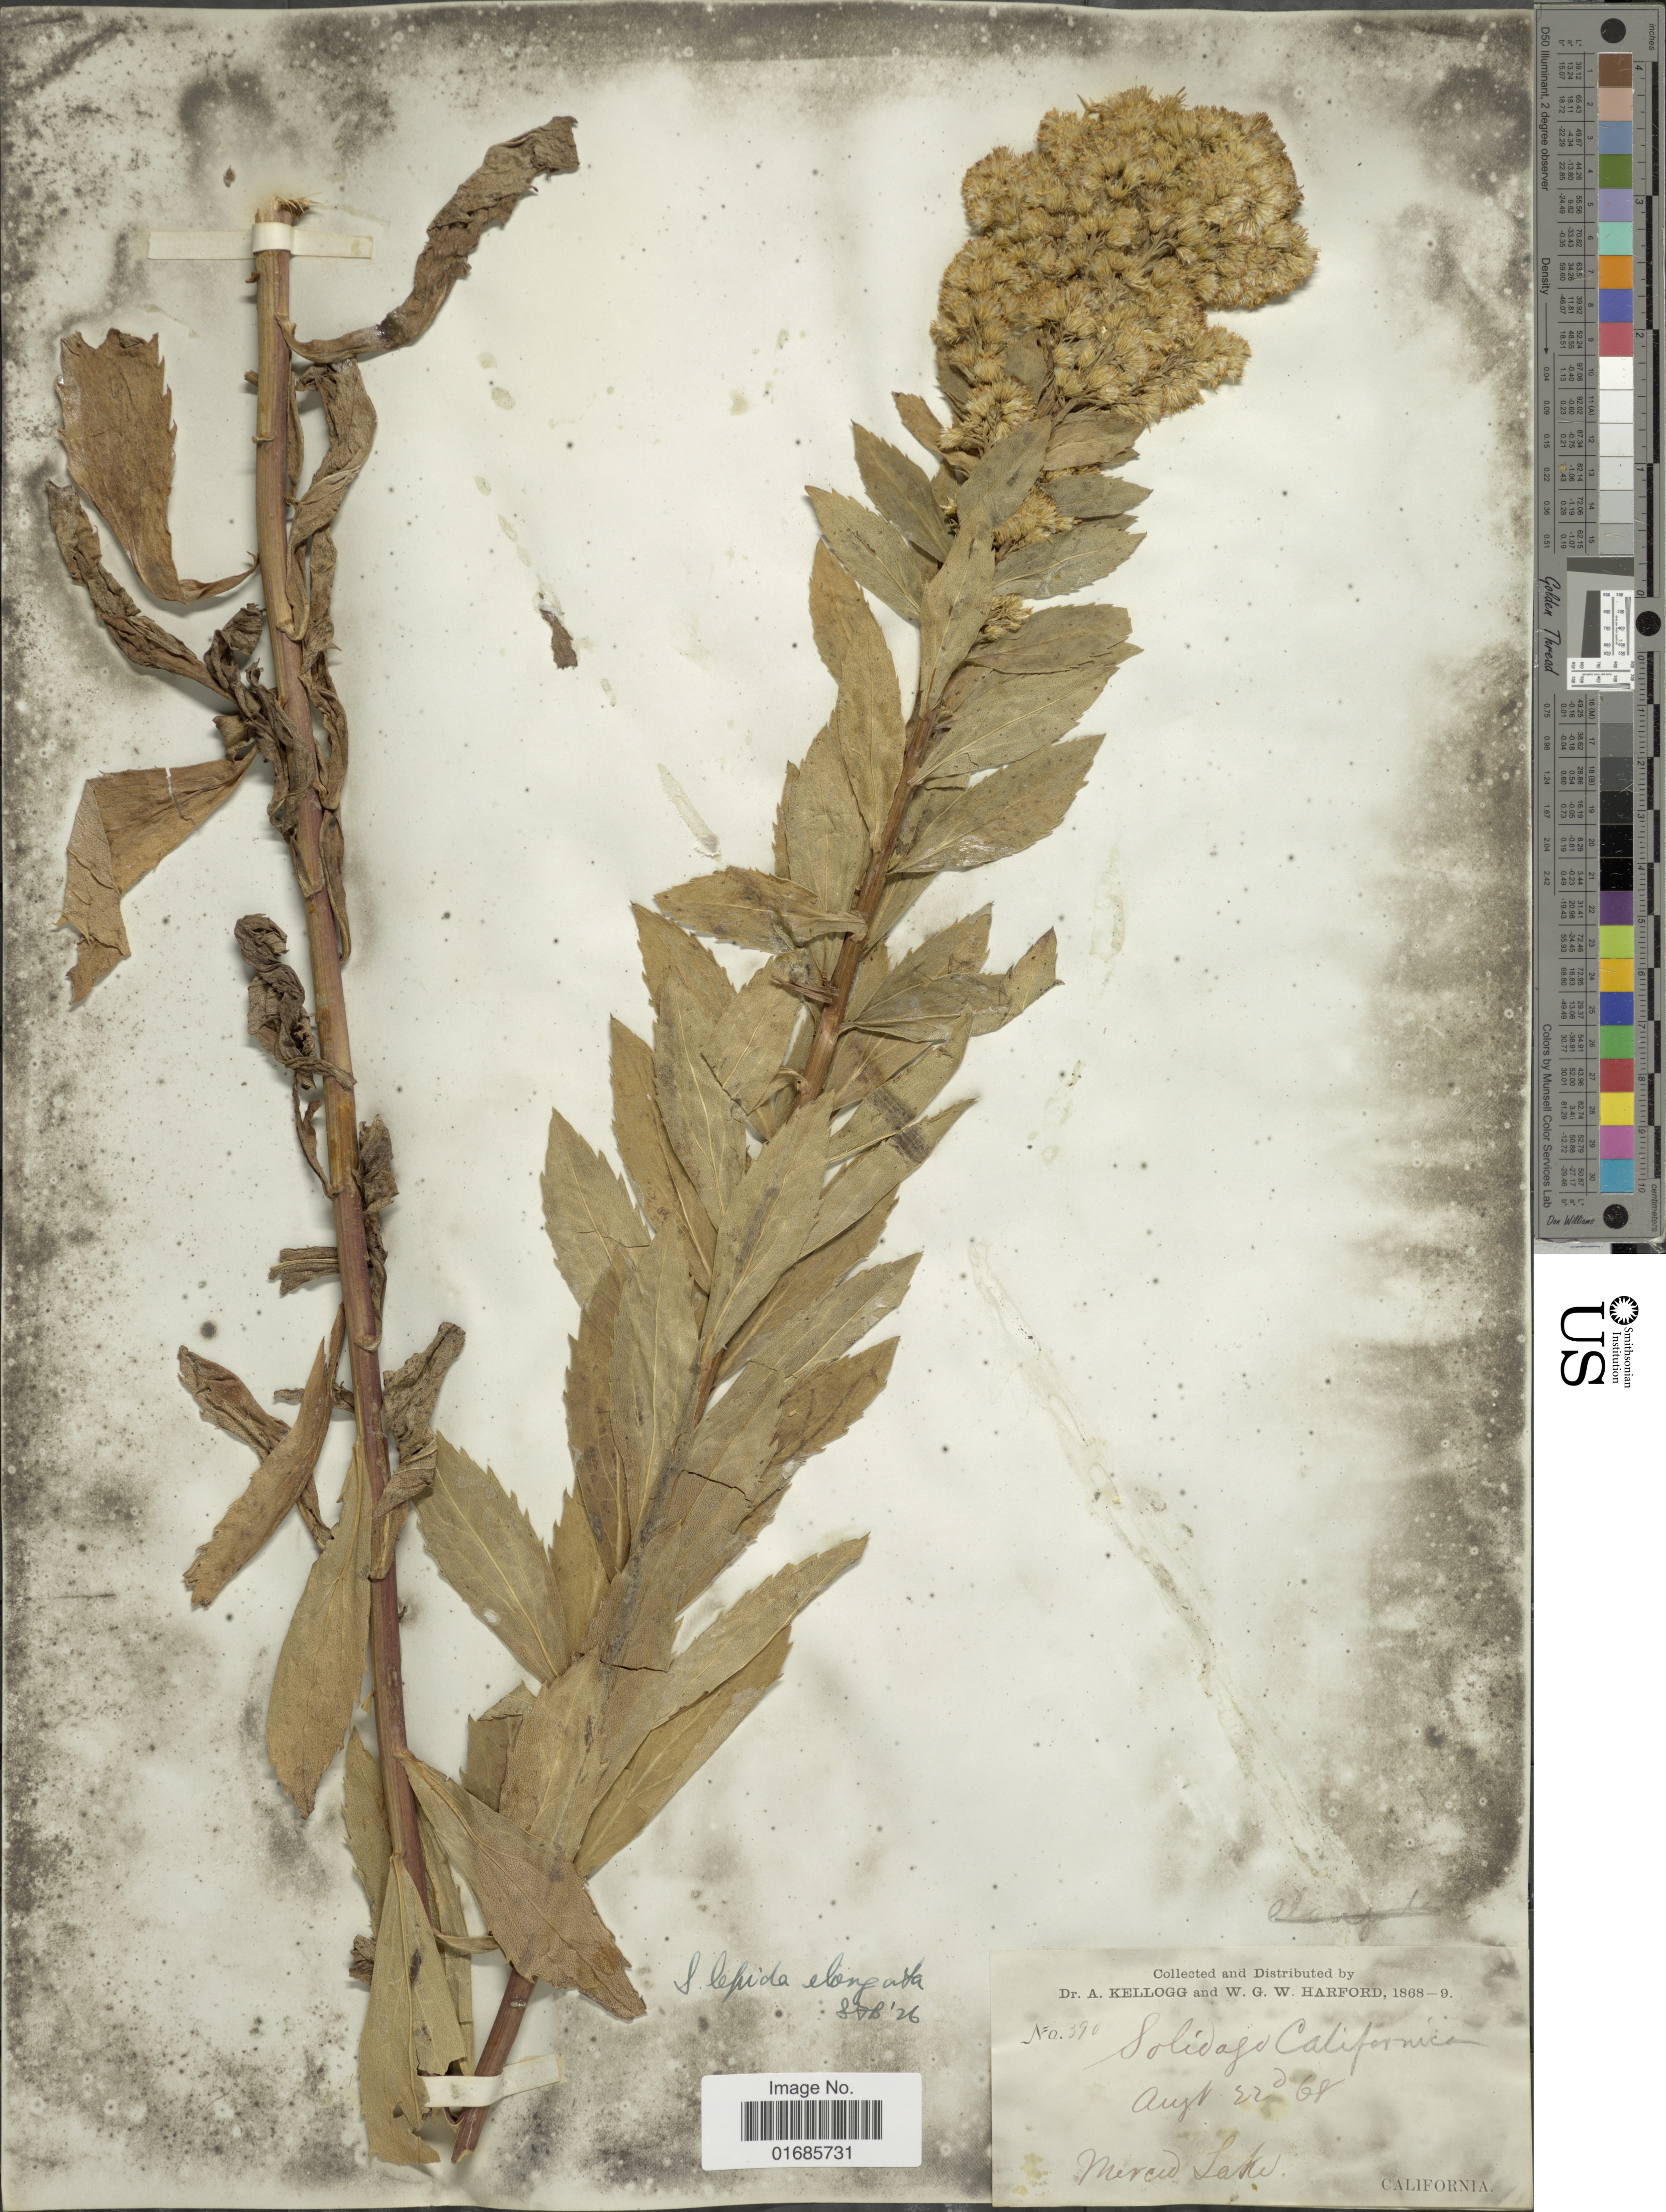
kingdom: Plantae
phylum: Tracheophyta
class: Magnoliopsida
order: Asterales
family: Asteraceae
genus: Solidago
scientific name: Solidago canadensis var. salebrosa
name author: (Piper) M.E. Jones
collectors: A. Kellogg & W. G. W. Harford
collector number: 390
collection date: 1868-08-22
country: United States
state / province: California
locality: Merced Lake